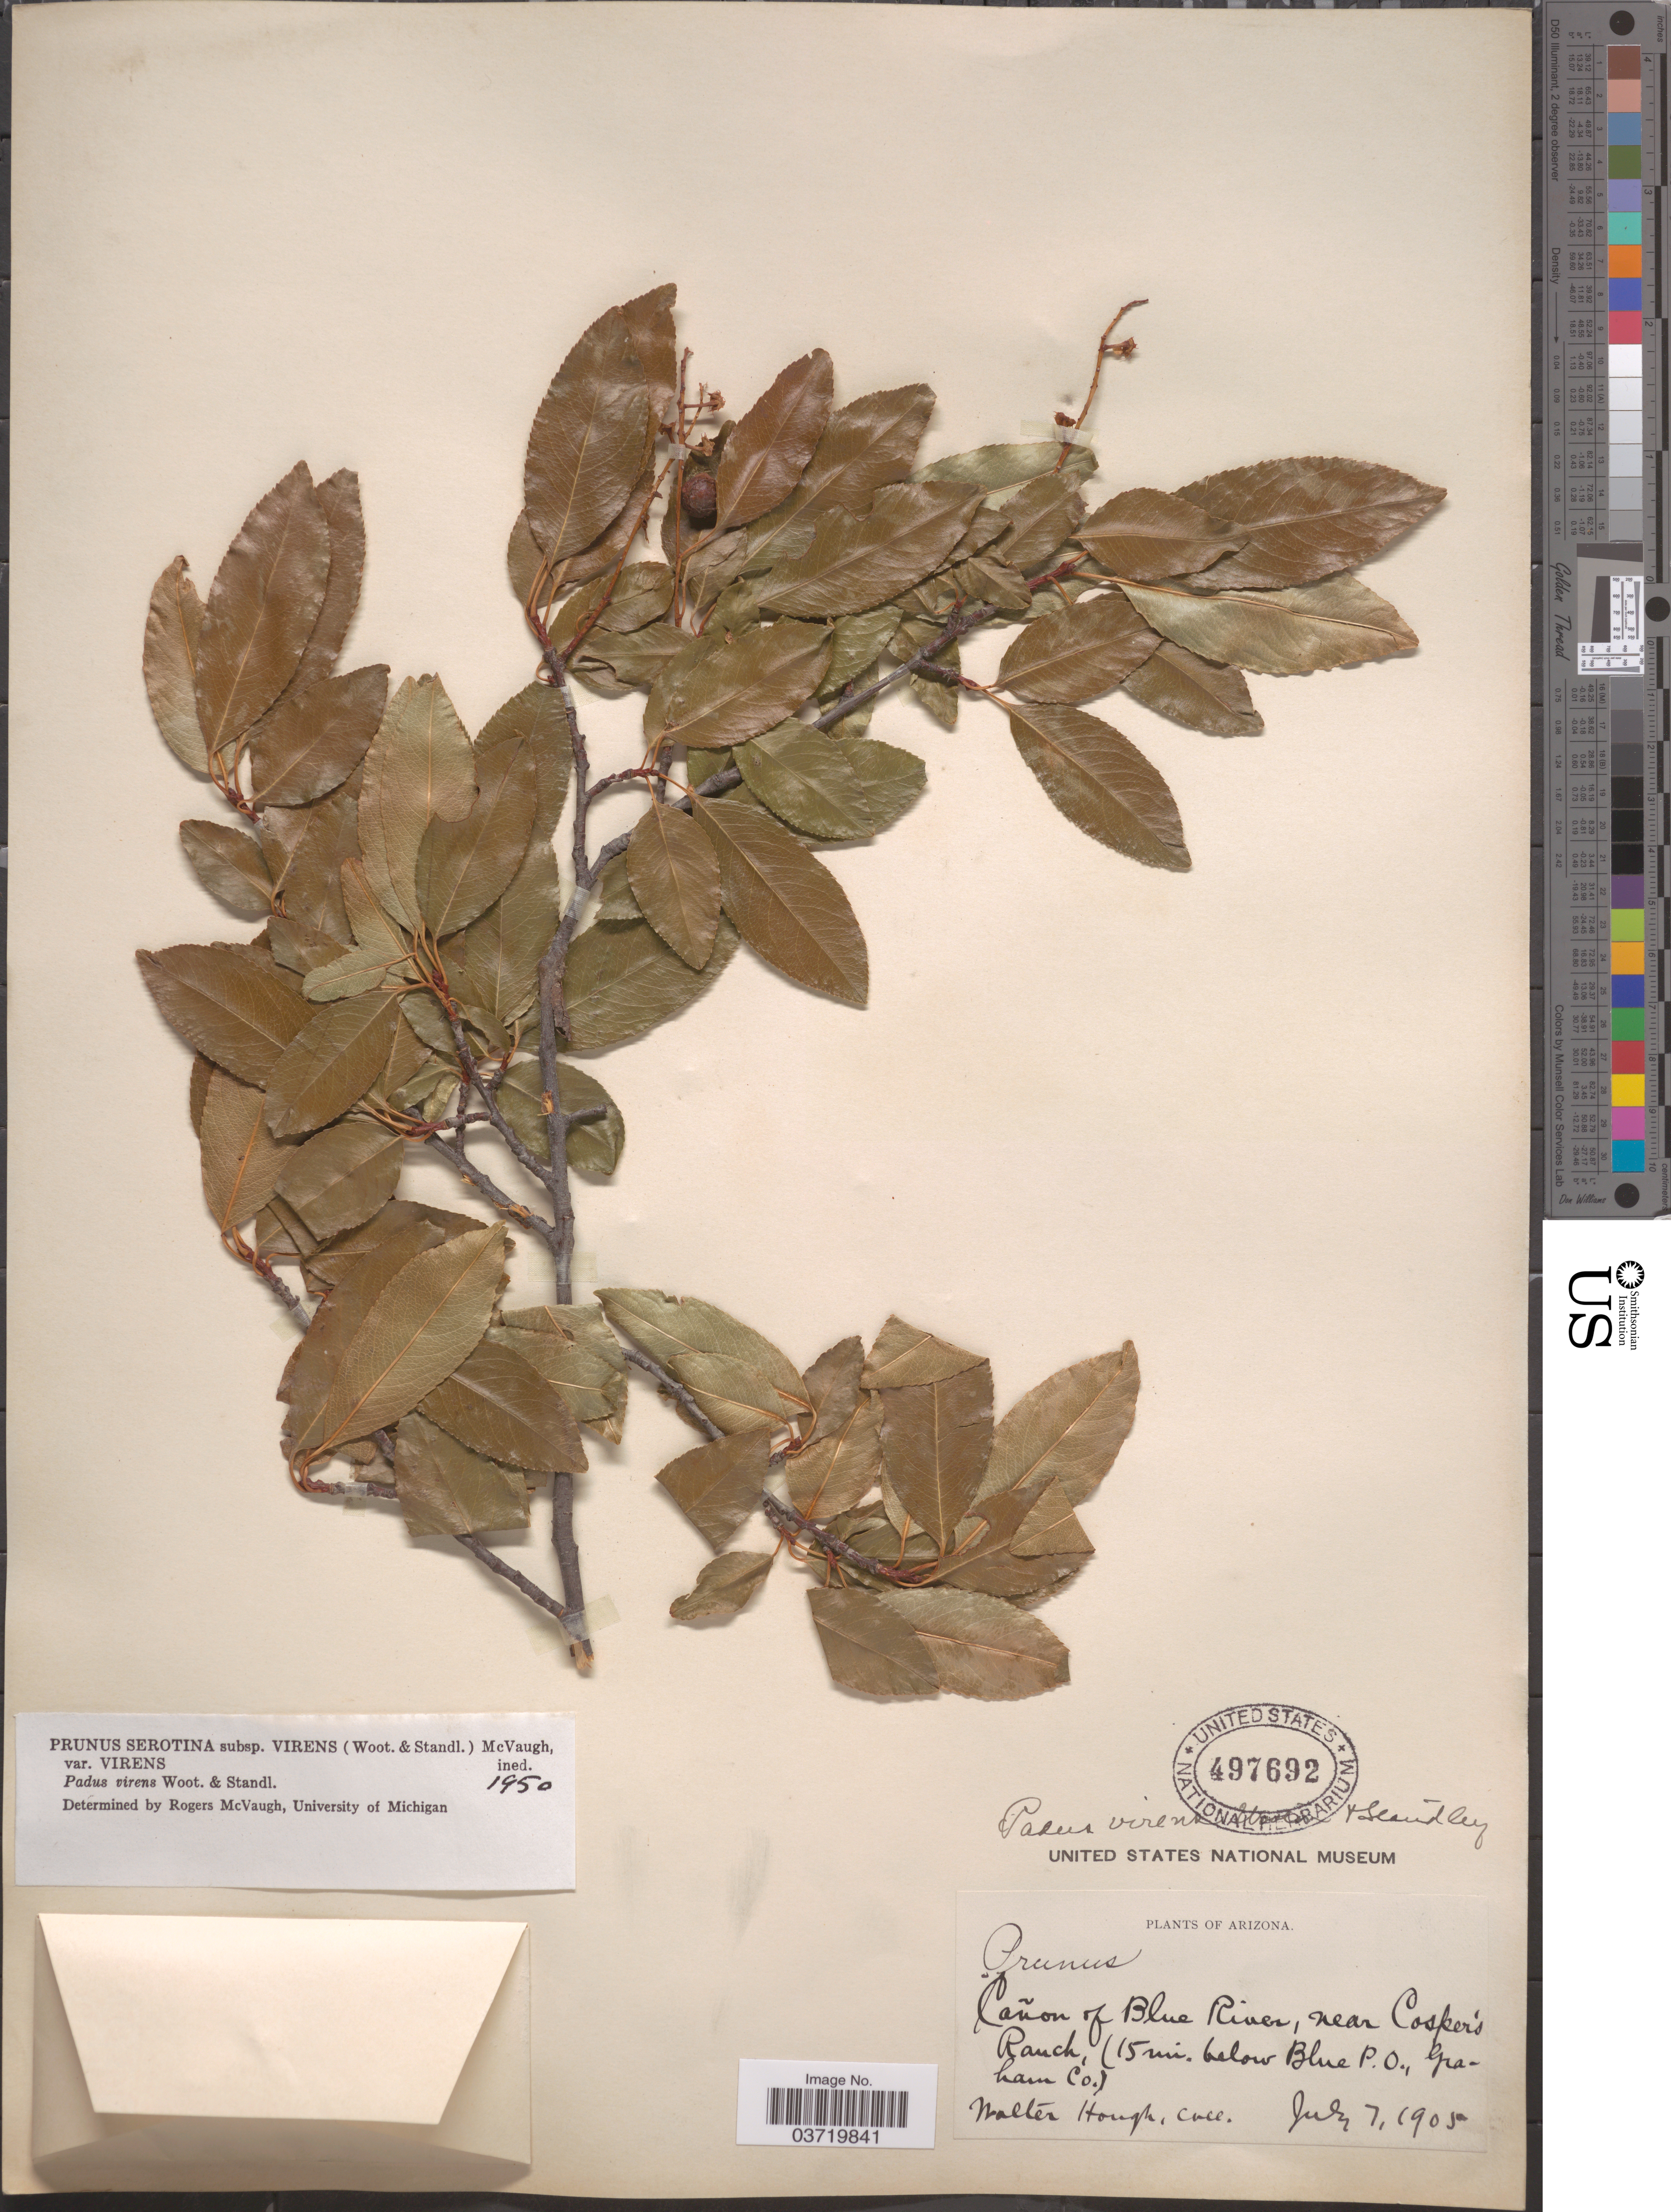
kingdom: Plantae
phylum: Tracheophyta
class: Magnoliopsida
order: Rosales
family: Rosaceae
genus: Prunus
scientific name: Prunus serotina var. rufula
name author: (Wooton & Standl.) McVaugh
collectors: W. Hough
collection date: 1905-07-07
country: United States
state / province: Arizona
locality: Cañon of Blue River, near Cosper's Ranch, (15 mi. below Blue P. O., Graham Co.).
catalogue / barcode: US 497692